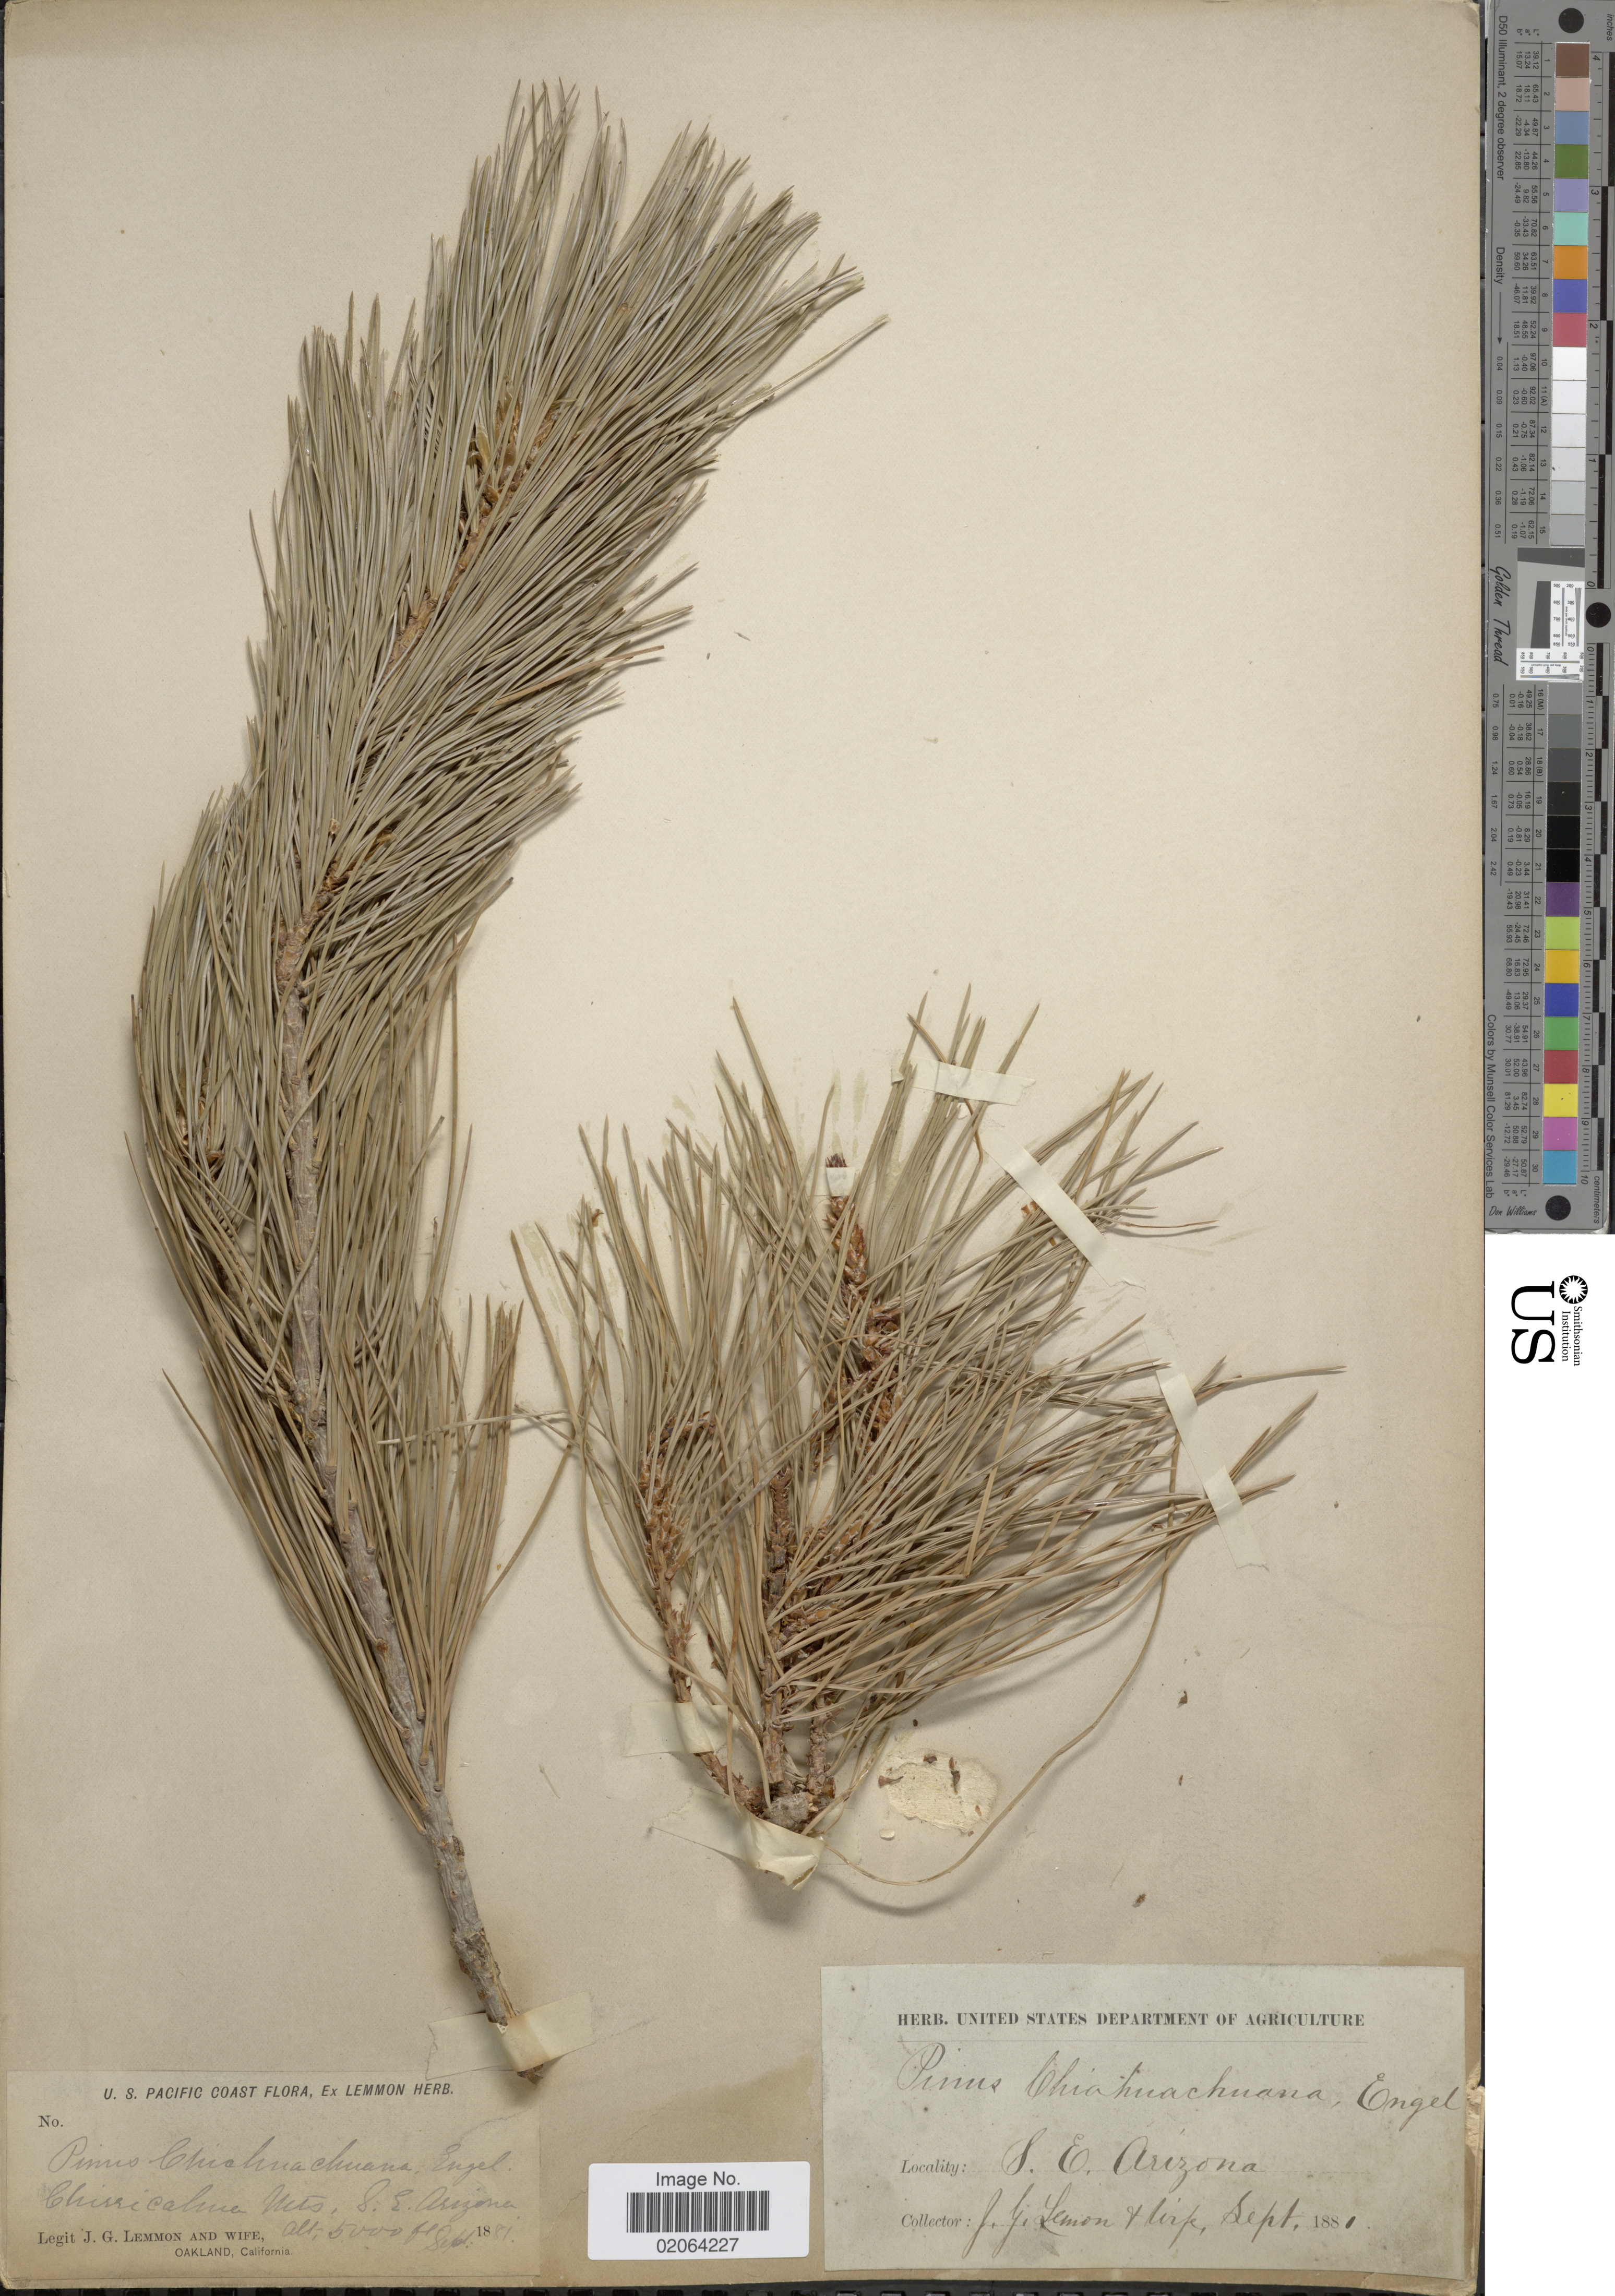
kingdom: Plantae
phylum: Tracheophyta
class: Pinopsida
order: Pinales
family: Pinaceae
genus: Pinus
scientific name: Pinus leiophylla var. chihuahuana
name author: (Engelm.) Shaw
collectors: J. Lemmon & Mrs. J. G. Lemmon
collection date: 1881-09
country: United States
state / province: Arizona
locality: Chiricahua Mts. S.E. Arizona